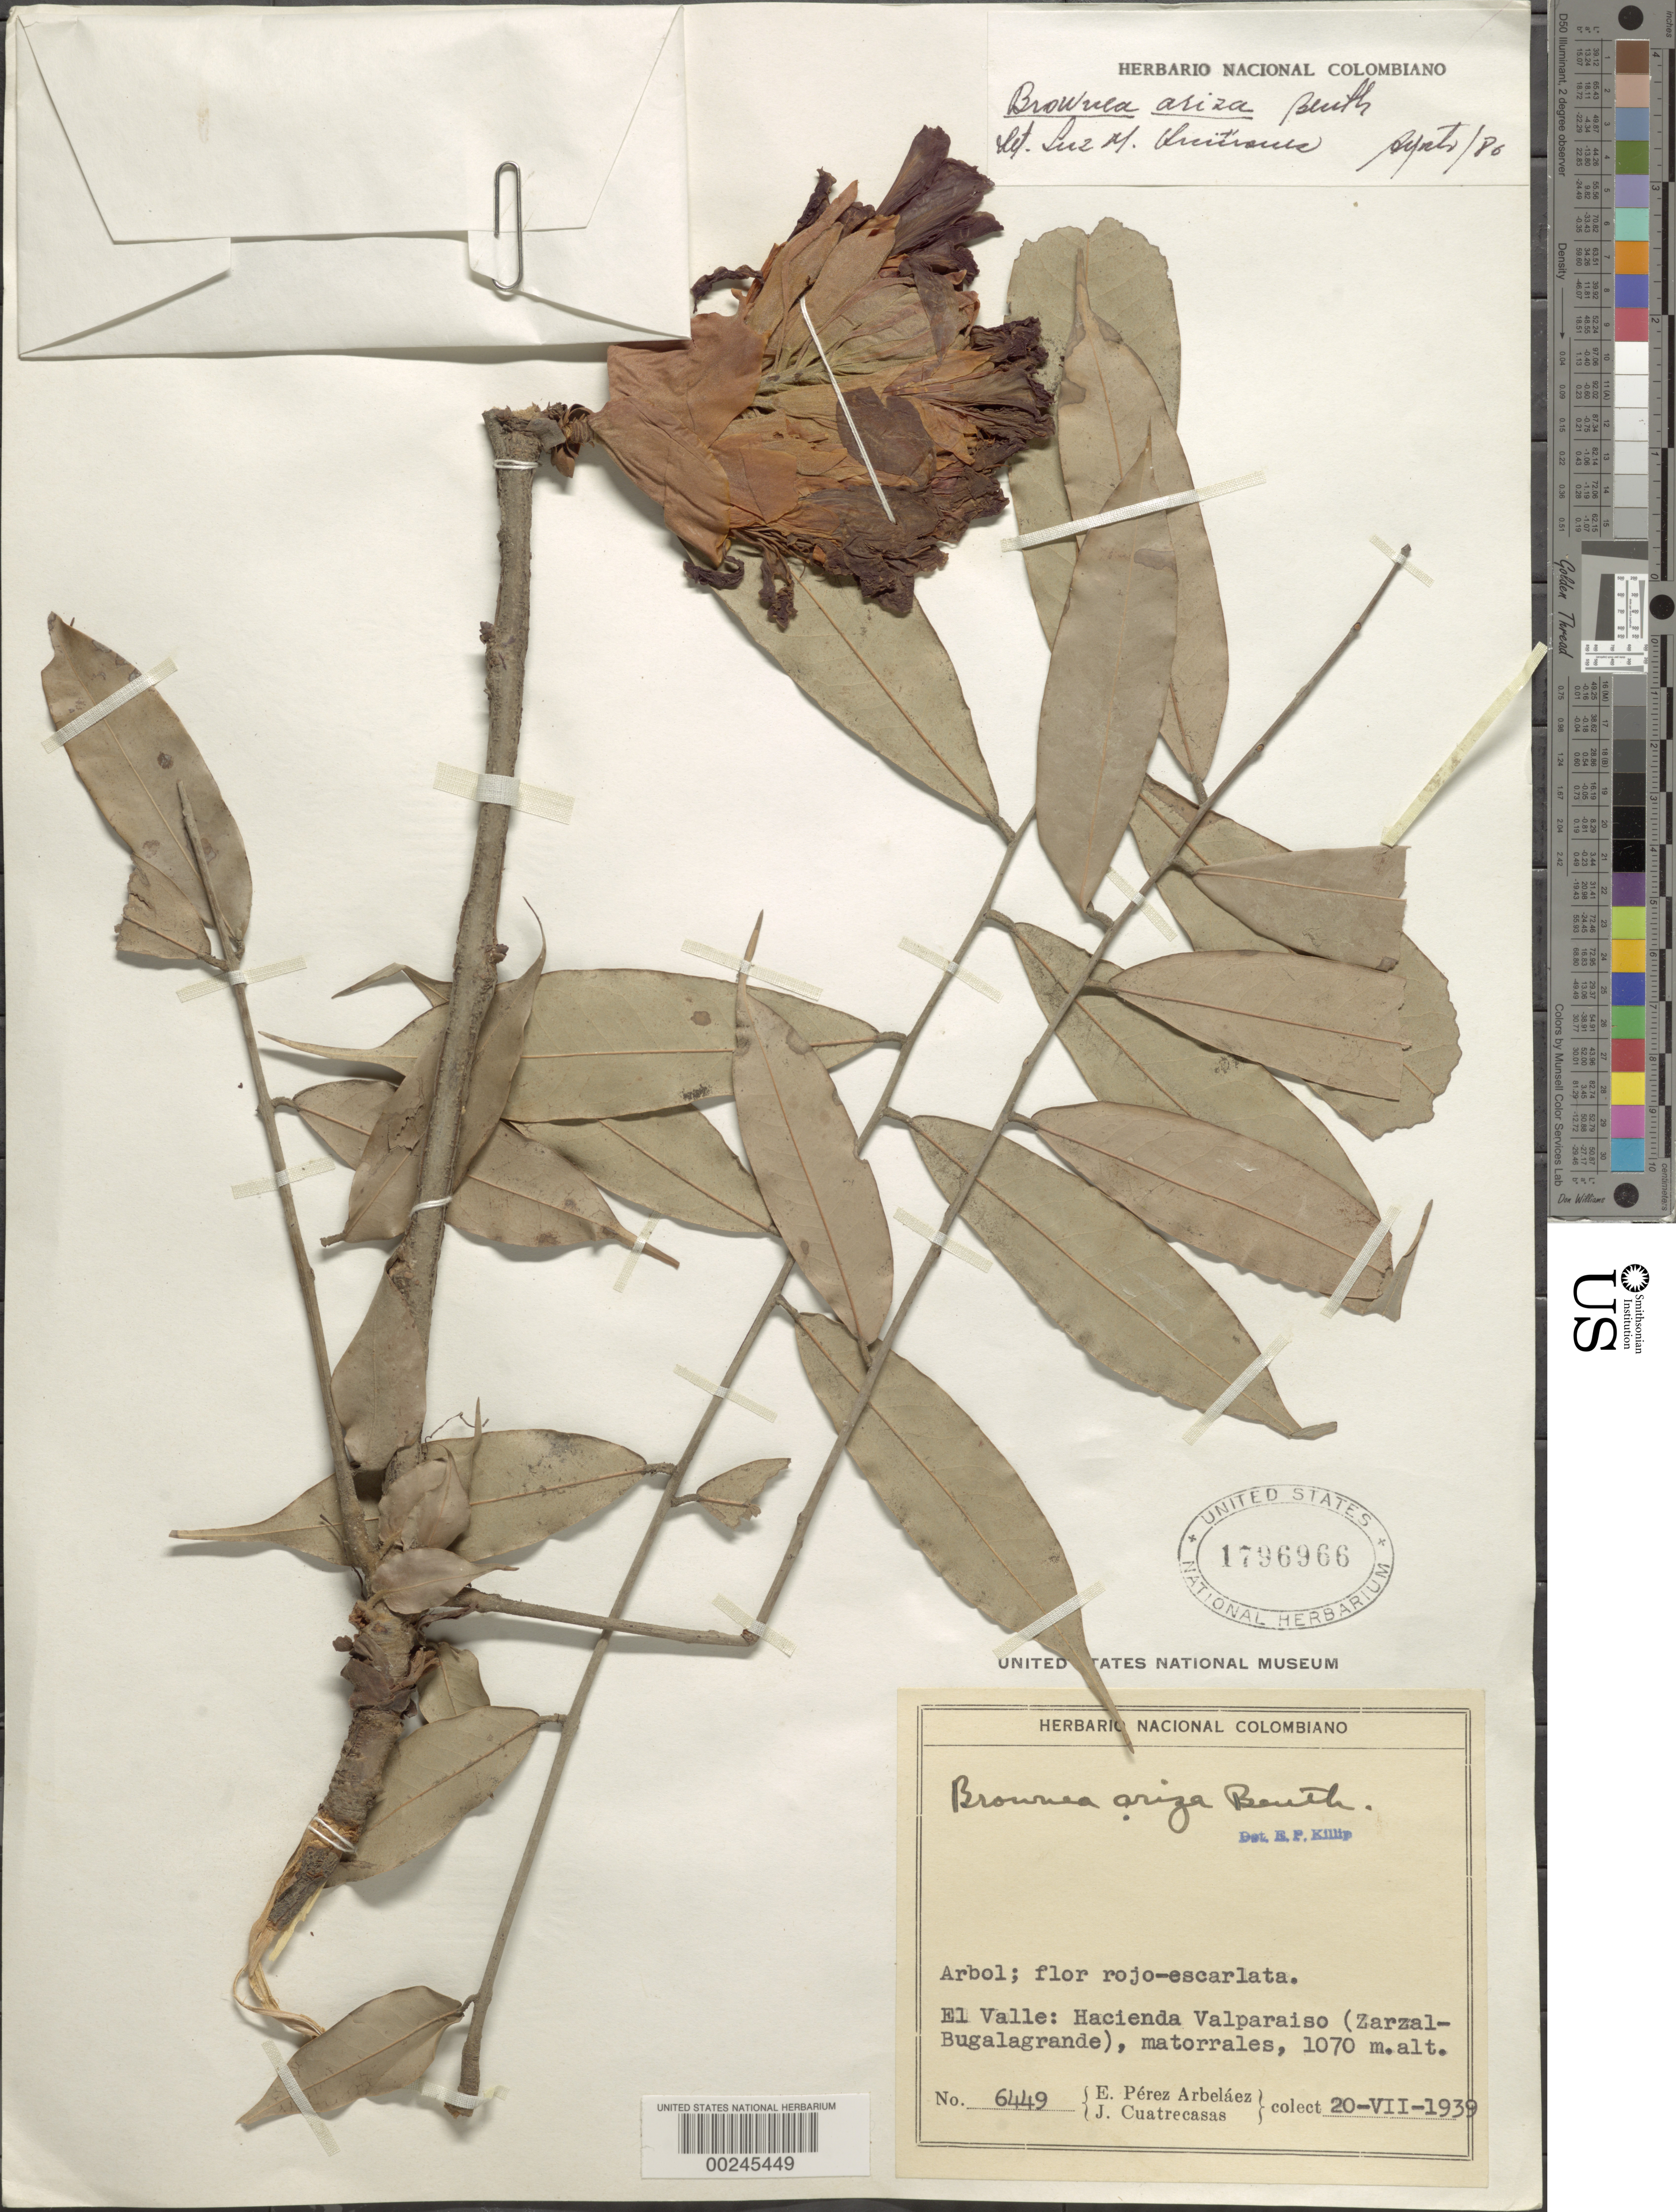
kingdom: Plantae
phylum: Tracheophyta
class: Magnoliopsida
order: Fabales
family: Fabaceae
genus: Brownea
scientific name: Brownea grandiceps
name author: Jacq.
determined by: Santos-Silva, J.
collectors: E. Pérez Arbeláez & J. Cuatrecasas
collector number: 6449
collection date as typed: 20 Jul 1939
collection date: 1939-07-20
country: Colombia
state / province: Valle del Cauca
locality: Hacienda Valparaiso (Zarzal-Bugla Grande)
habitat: Thickets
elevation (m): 1070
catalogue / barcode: US 1796966